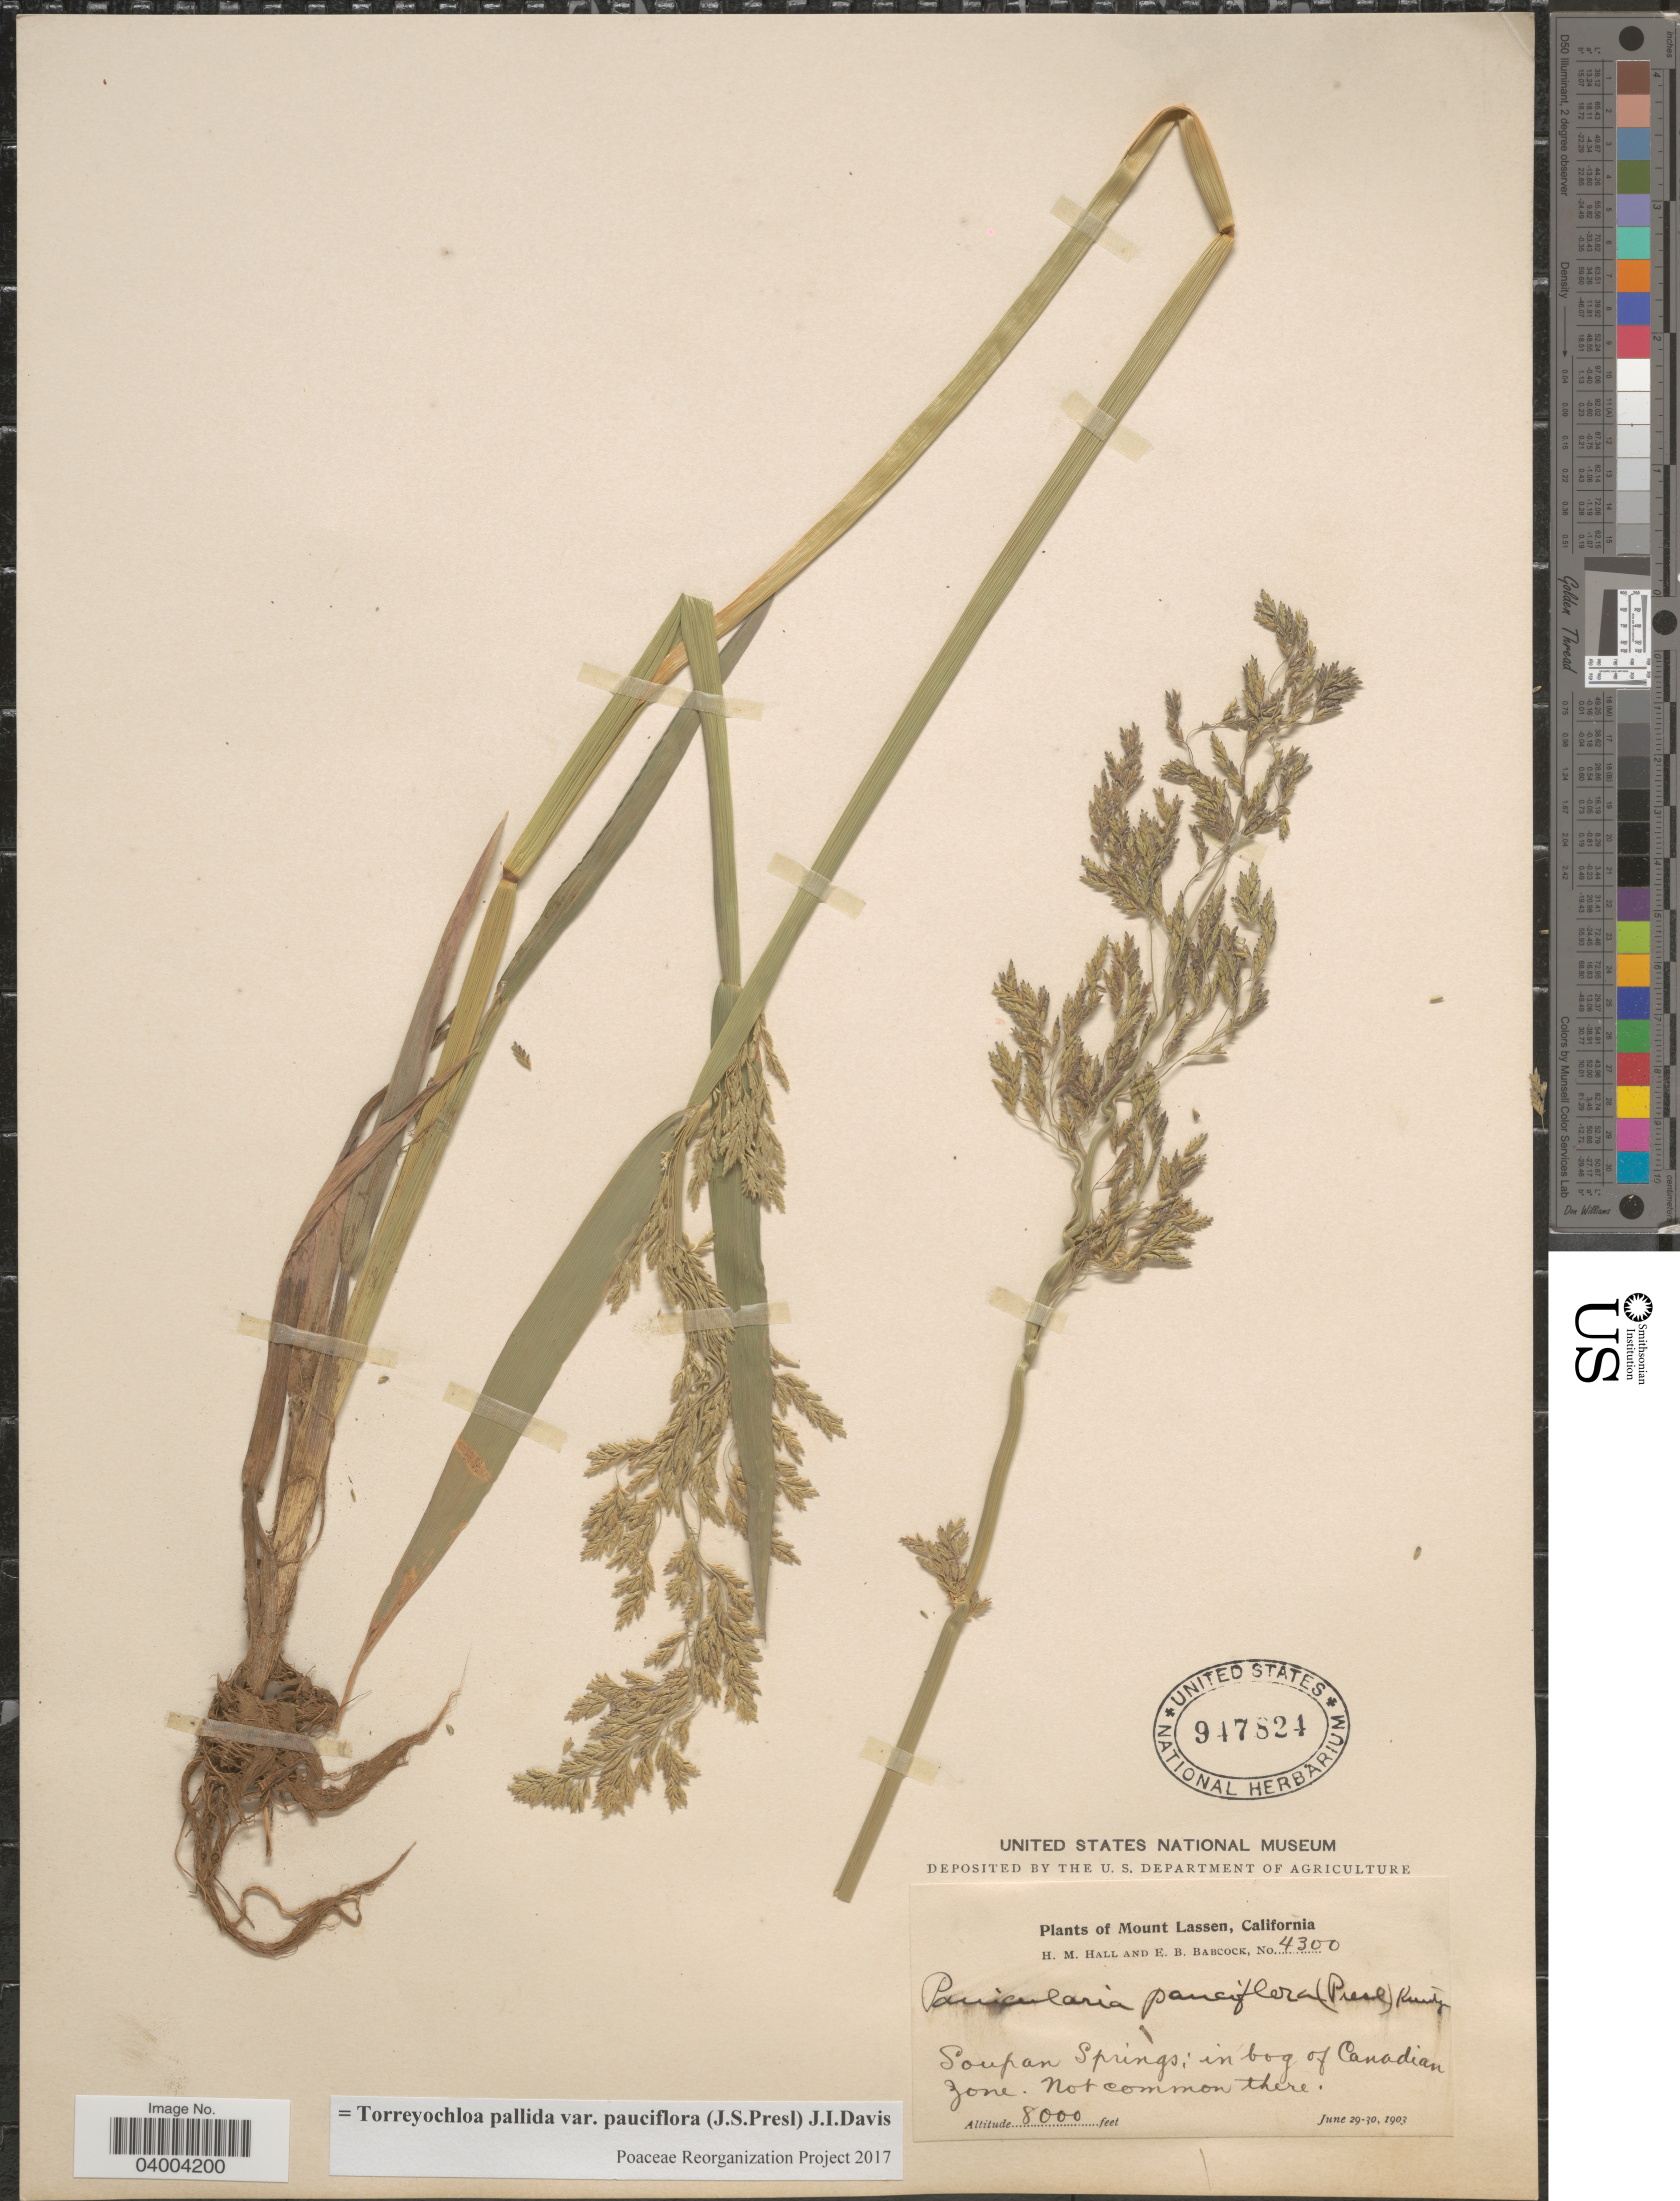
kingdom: Plantae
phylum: Tracheophyta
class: Liliopsida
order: Poales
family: Poaceae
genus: Torreyochloa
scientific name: Torreyochloa pallida var. pauciflora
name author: (J. Presl) J.I. Davis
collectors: H. M. Hall & E. B. Babcock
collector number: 4300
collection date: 1903-06-29/1903-06-30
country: United States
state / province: California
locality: Mount Lassen. Soupan Springs; in bog of Canadian zone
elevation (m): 2438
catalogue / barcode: US 947824